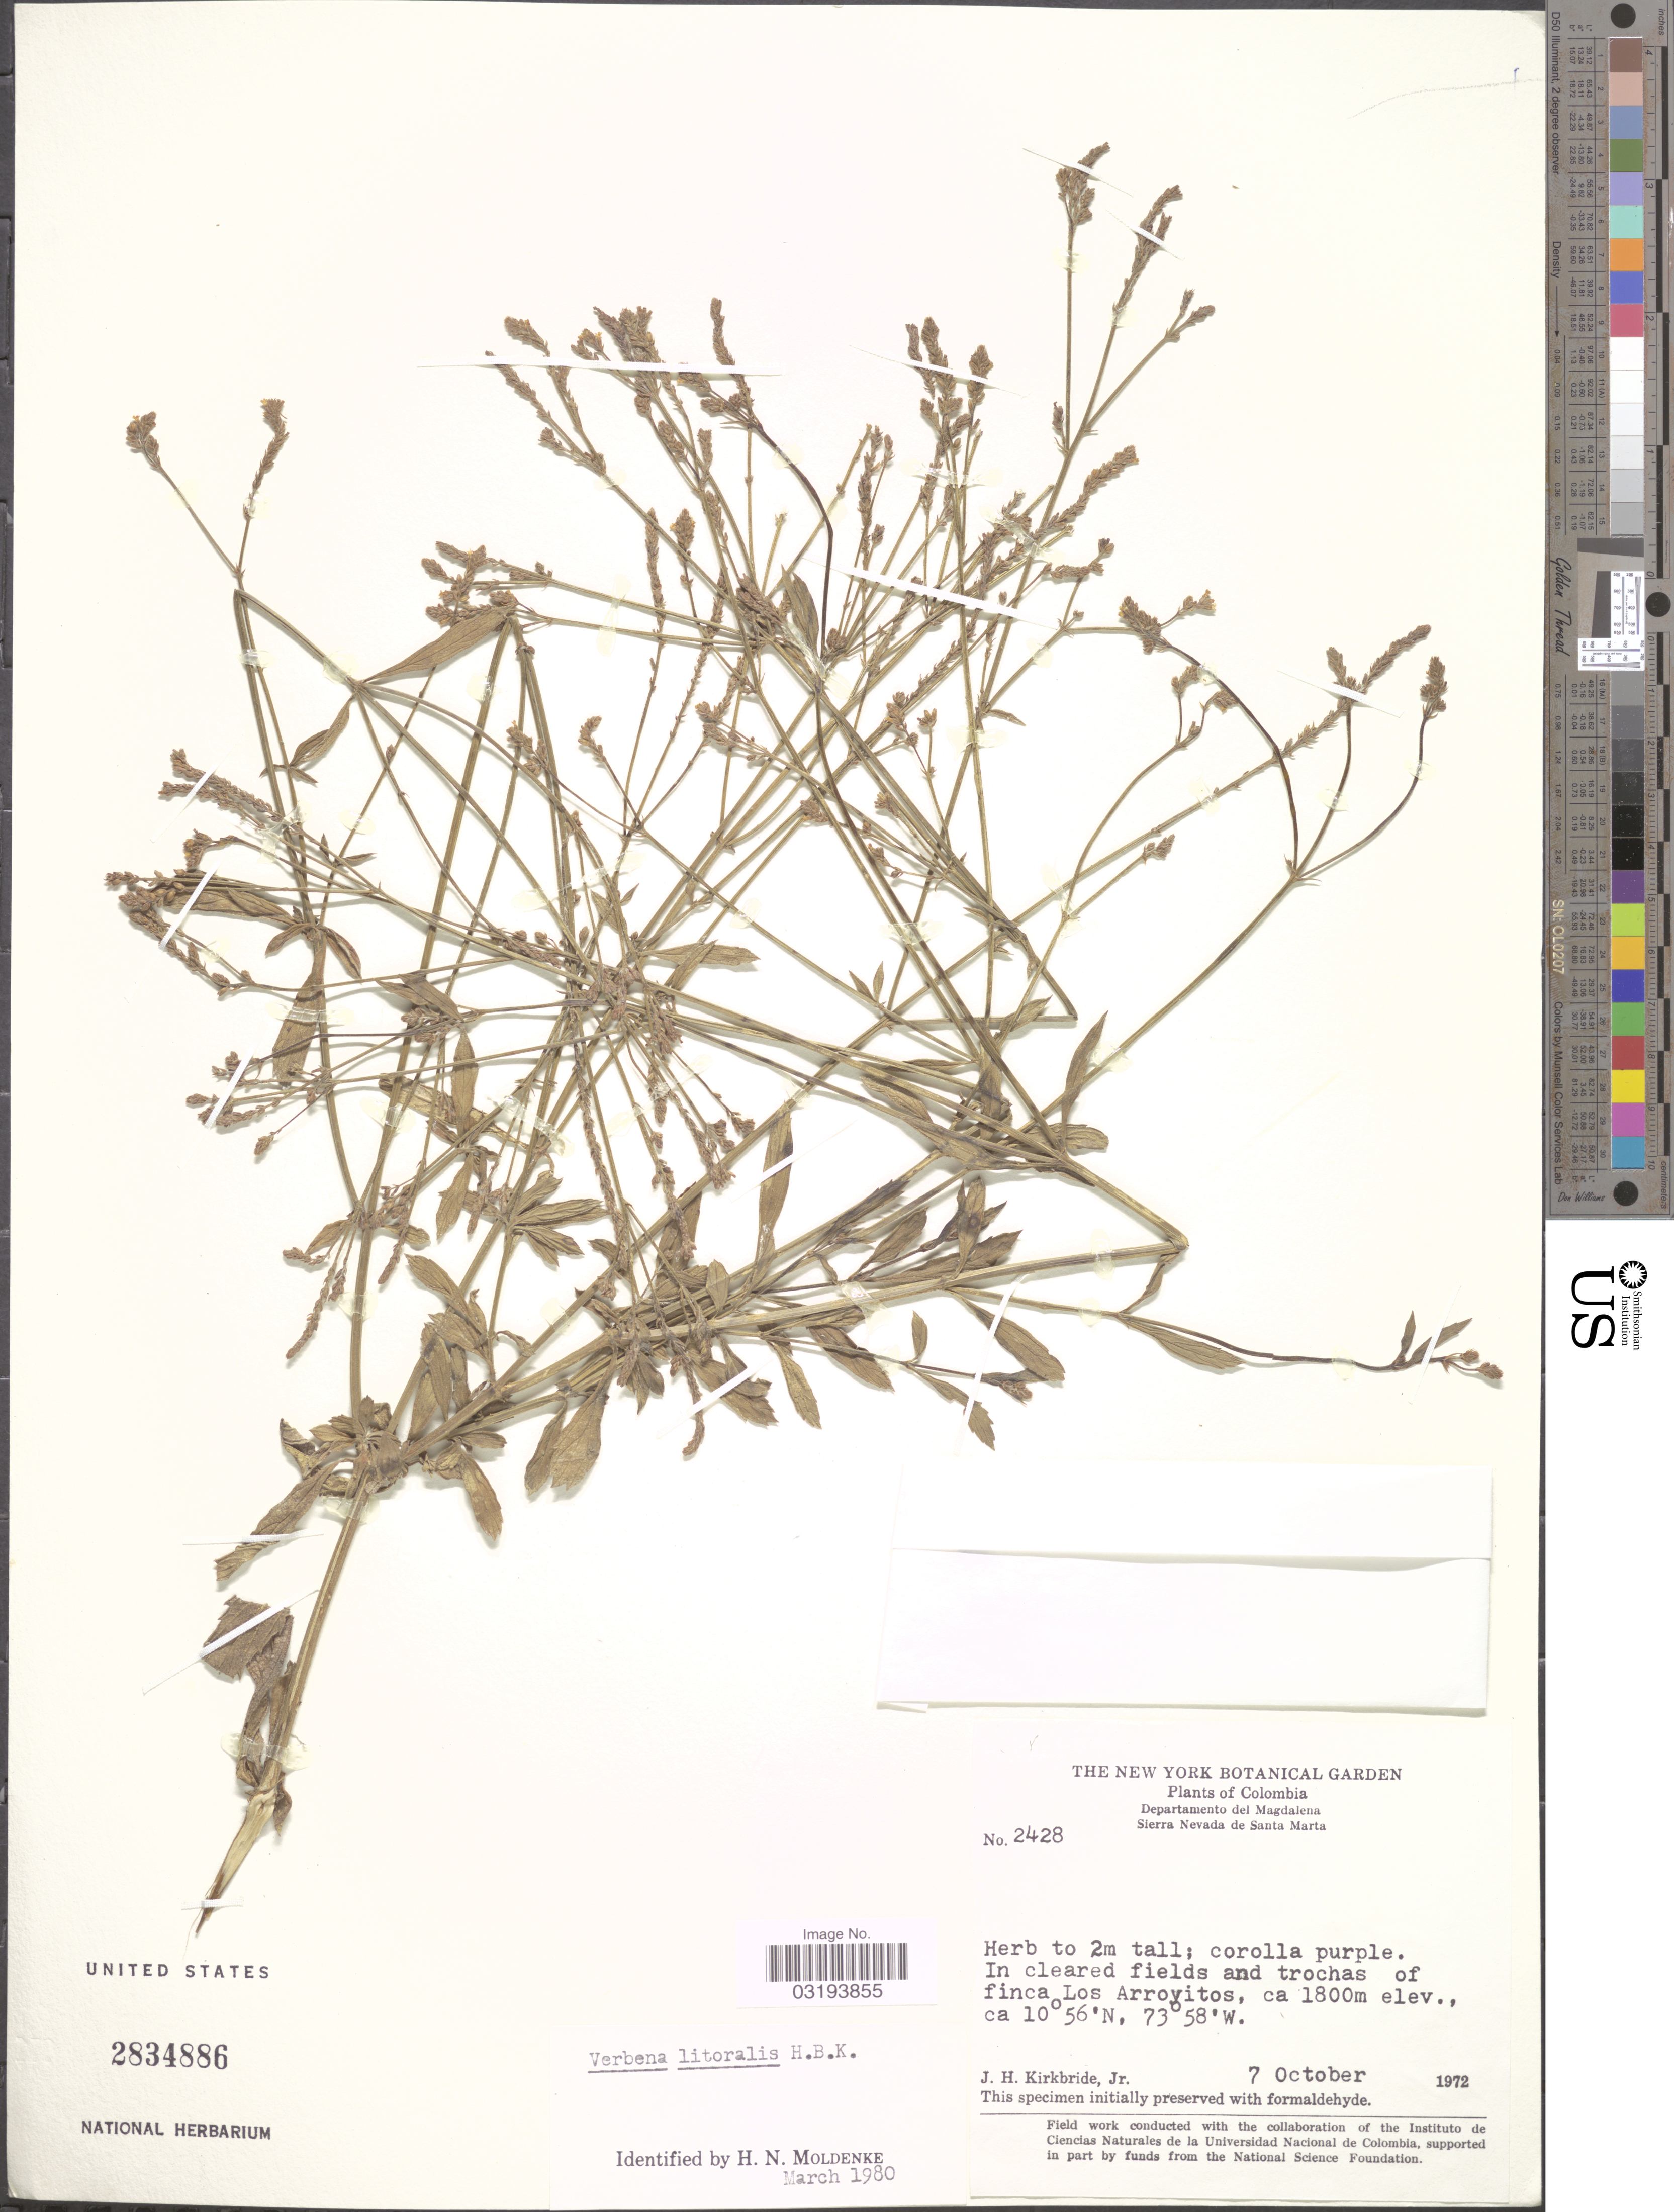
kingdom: Plantae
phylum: Tracheophyta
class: Magnoliopsida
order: Lamiales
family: Verbenaceae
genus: Verbena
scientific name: Verbena litoralis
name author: Kunth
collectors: J. H. Kirkbride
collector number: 2428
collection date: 1972-10-07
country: Colombia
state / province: Magdalena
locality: Departamento del Magdalena, Sierra Nevada de Santa Marta, In cleared fields and trochas of finca Los Arroyitos.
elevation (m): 1800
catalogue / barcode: US 2834886